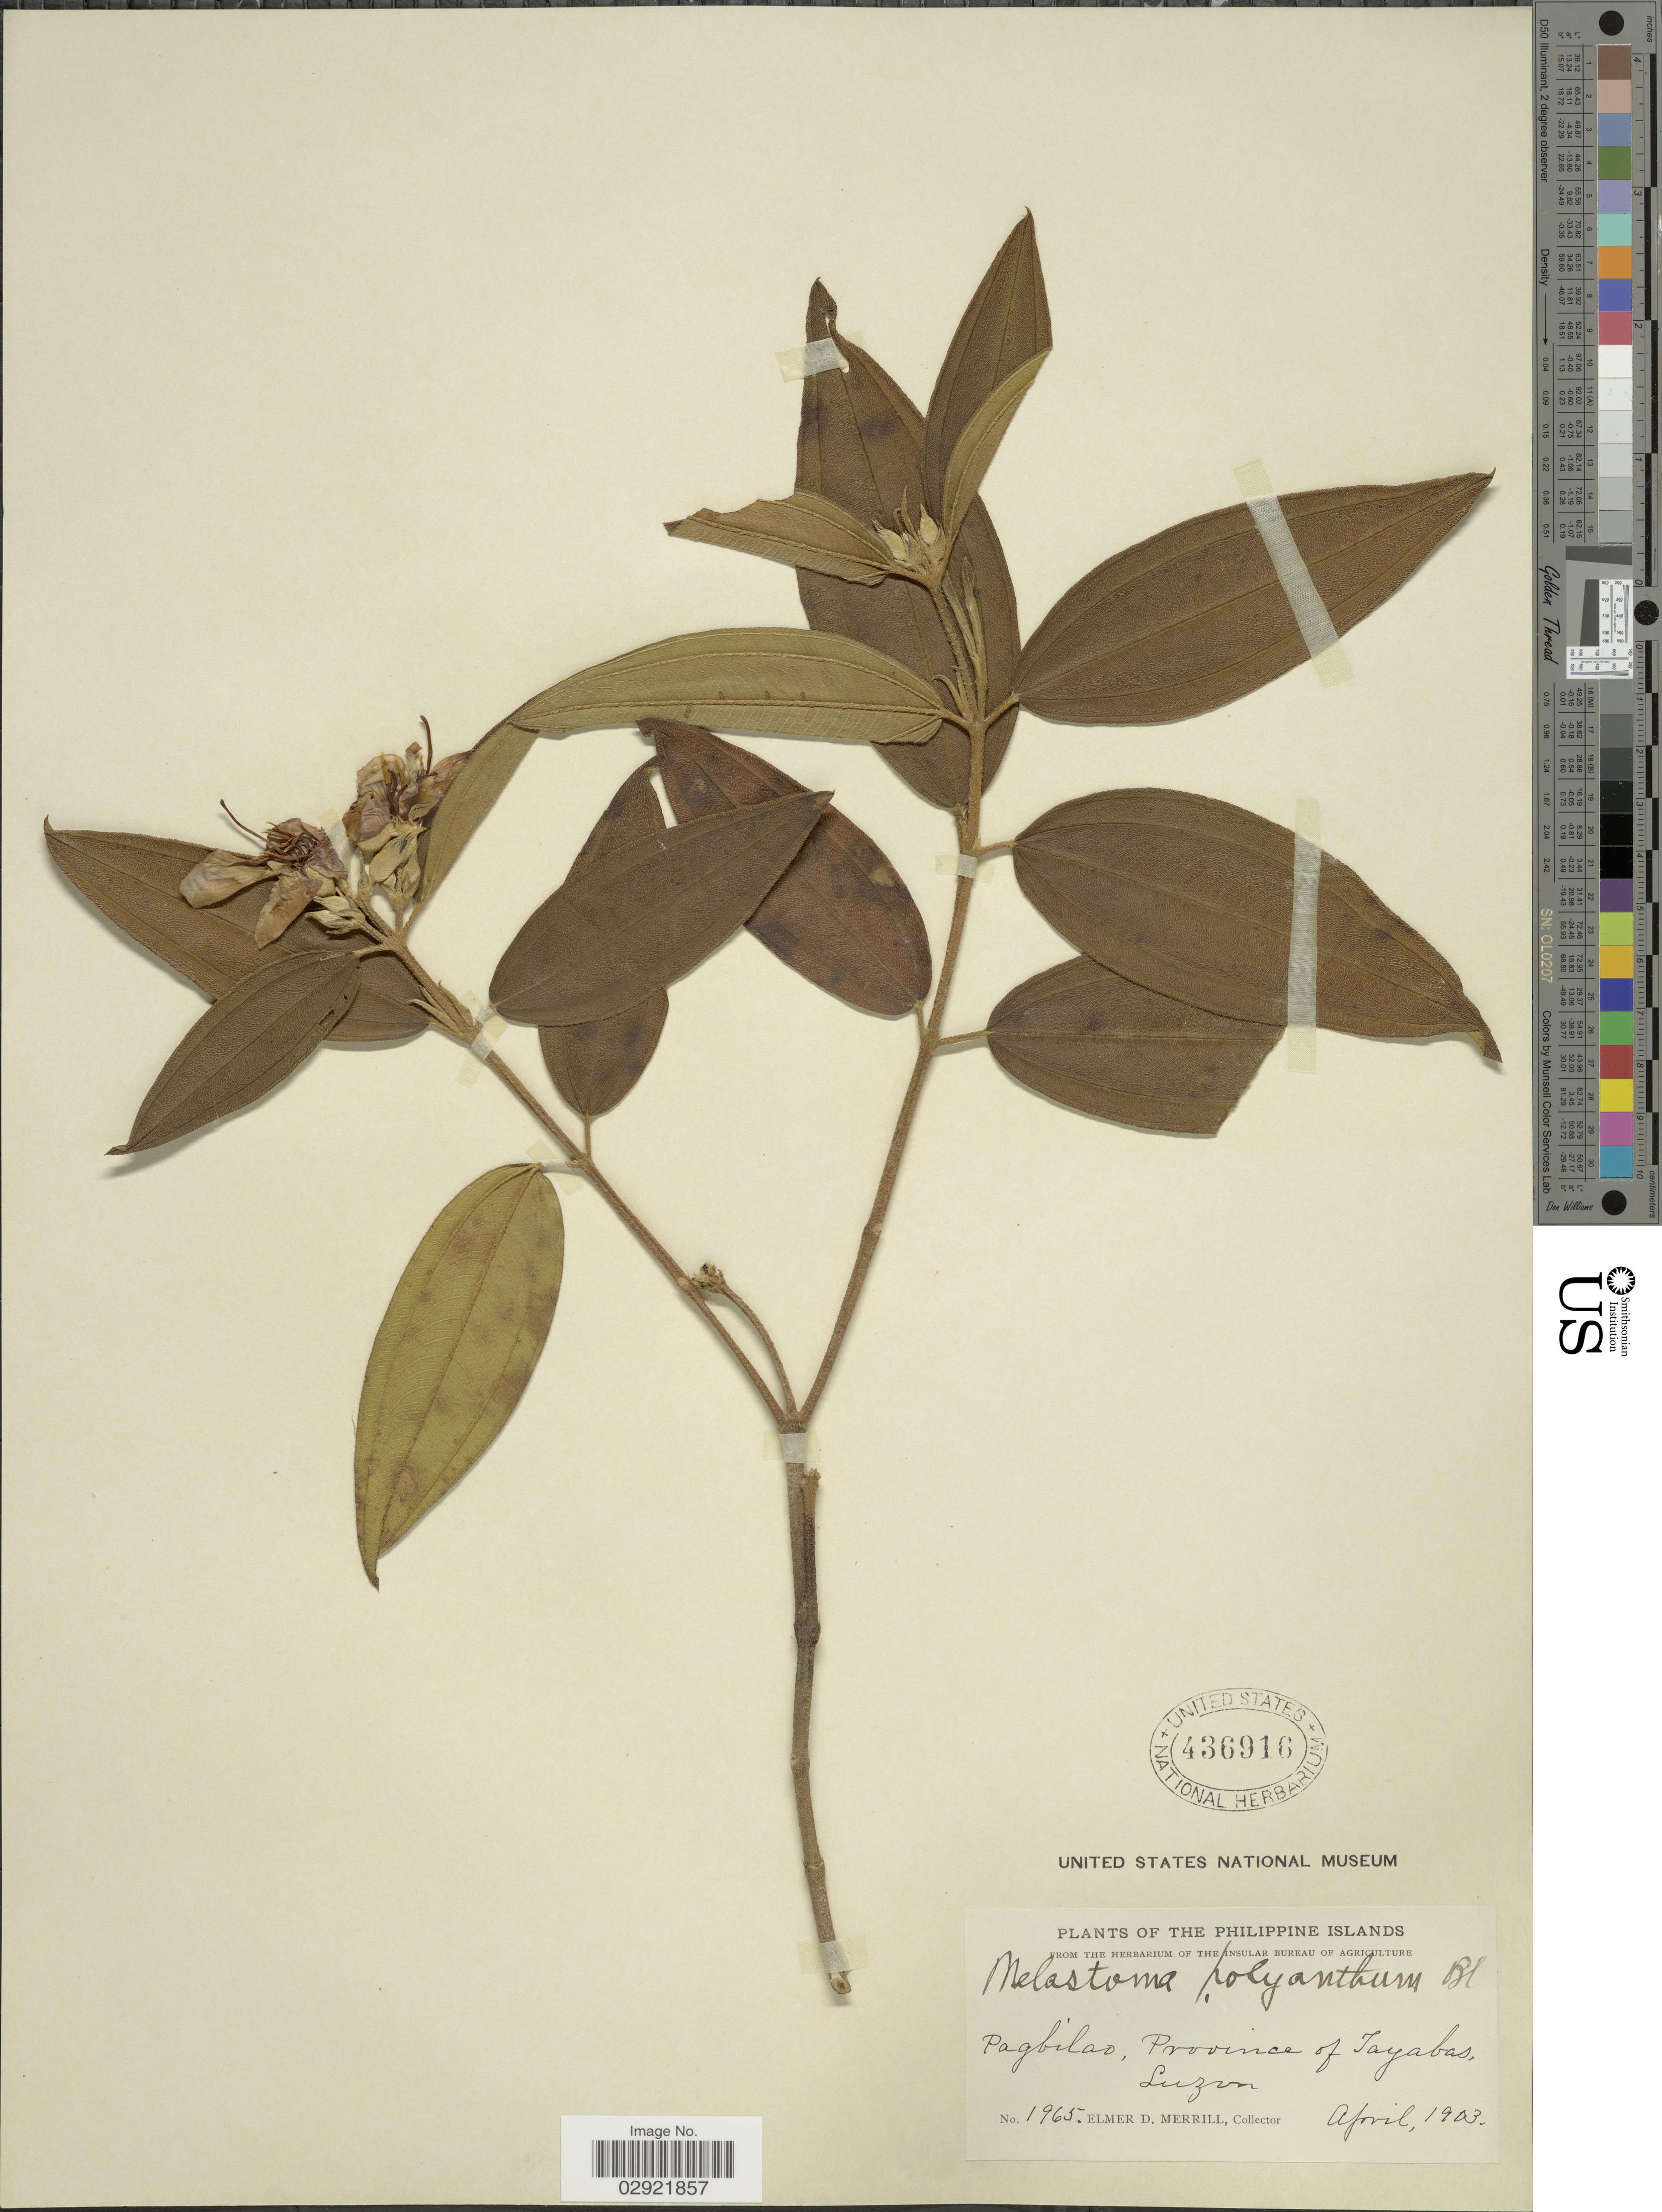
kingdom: Plantae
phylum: Tracheophyta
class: Magnoliopsida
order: Myrtales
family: Melastomataceae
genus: Melastoma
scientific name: Melastoma malabathricum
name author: L.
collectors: E. D. Merrill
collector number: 1965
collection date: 1903-04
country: Philippines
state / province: Calabarzon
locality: Philippine Islands. Pagbilao, Province of Tayabas, Luzon.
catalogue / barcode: US 436916